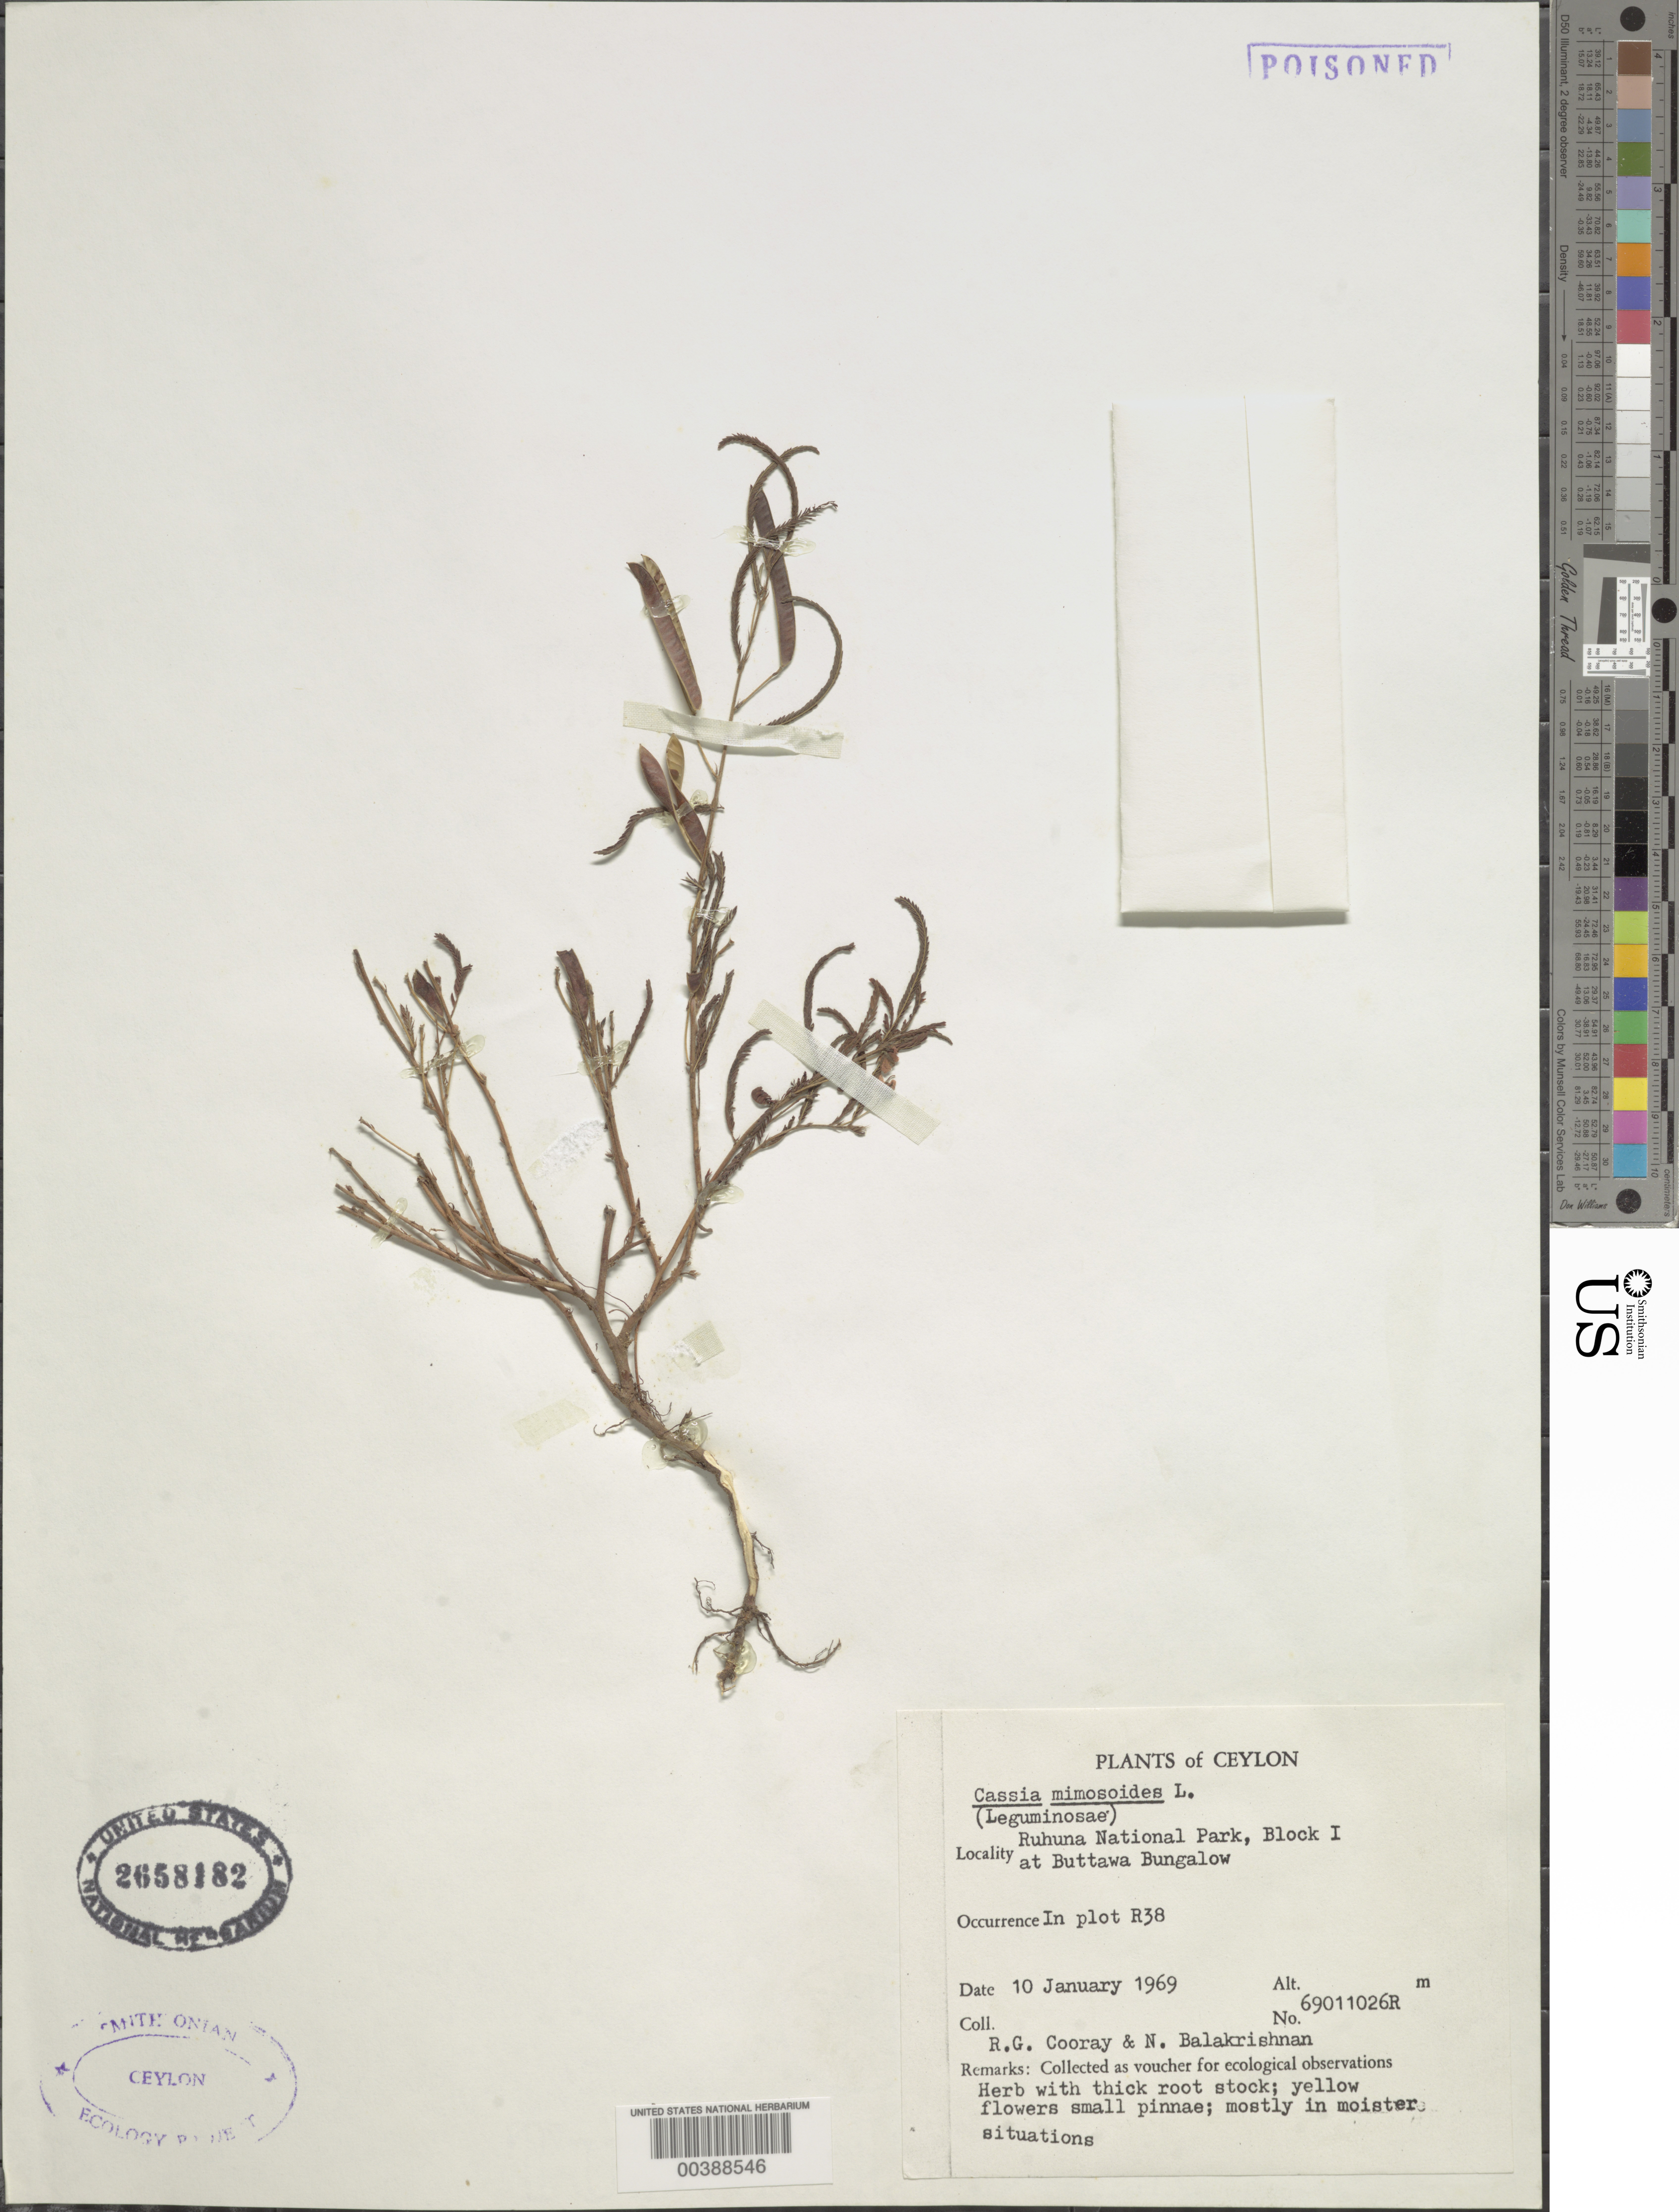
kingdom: Plantae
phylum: Tracheophyta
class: Magnoliopsida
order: Fabales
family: Fabaceae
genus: Chamaecrista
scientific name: Chamaecrista mimosoides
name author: (L.) Greene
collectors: R. Cooray & N. Balakrishnan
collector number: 69011026r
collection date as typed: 10 Jan 1969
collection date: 1969-01-10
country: Sri Lanka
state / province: Southern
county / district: Hambantota Dist.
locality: Ruhuna national park, blocki at buttawa bungalow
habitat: In moister situations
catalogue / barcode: US 2658182